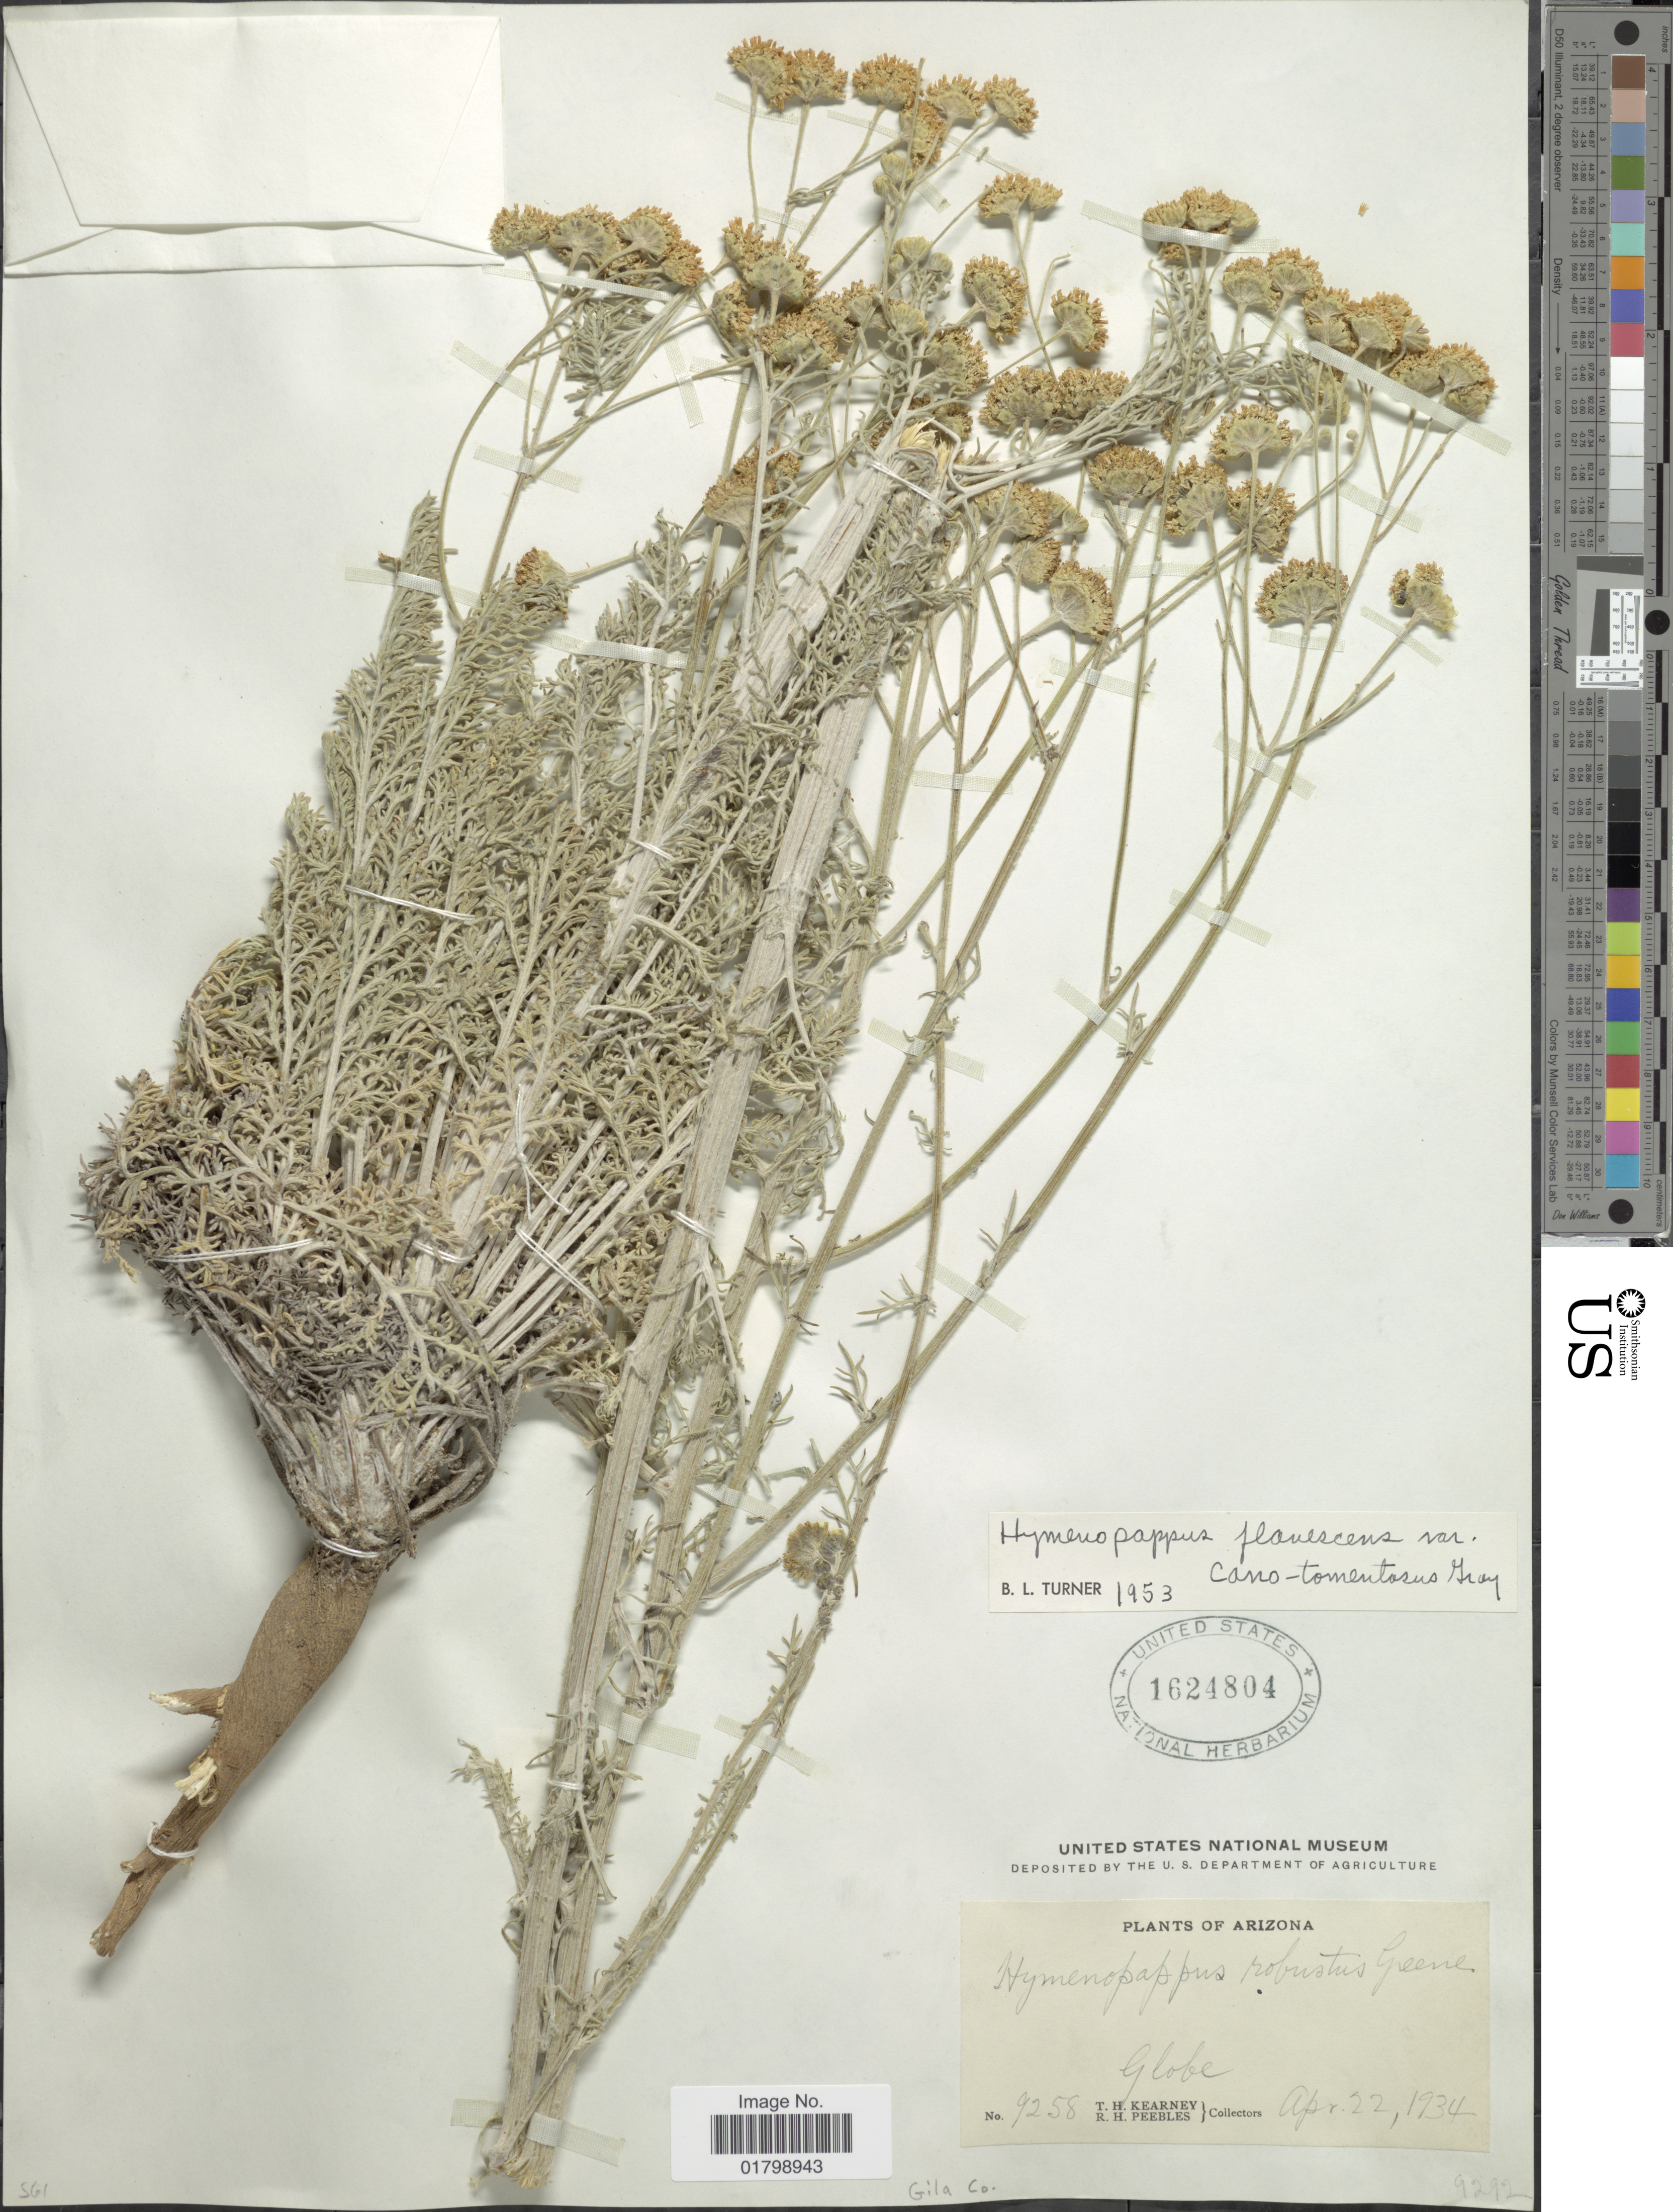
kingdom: Plantae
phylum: Tracheophyta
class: Magnoliopsida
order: Asterales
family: Asteraceae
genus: Hymenopappus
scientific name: Hymenopappus flavescens var. canotomentosus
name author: A. Gray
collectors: T. H. Kearney & R. H. Peebles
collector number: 9258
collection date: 1934-04-22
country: United States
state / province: Arizona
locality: Globe, Gila Co.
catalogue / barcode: US 1624804